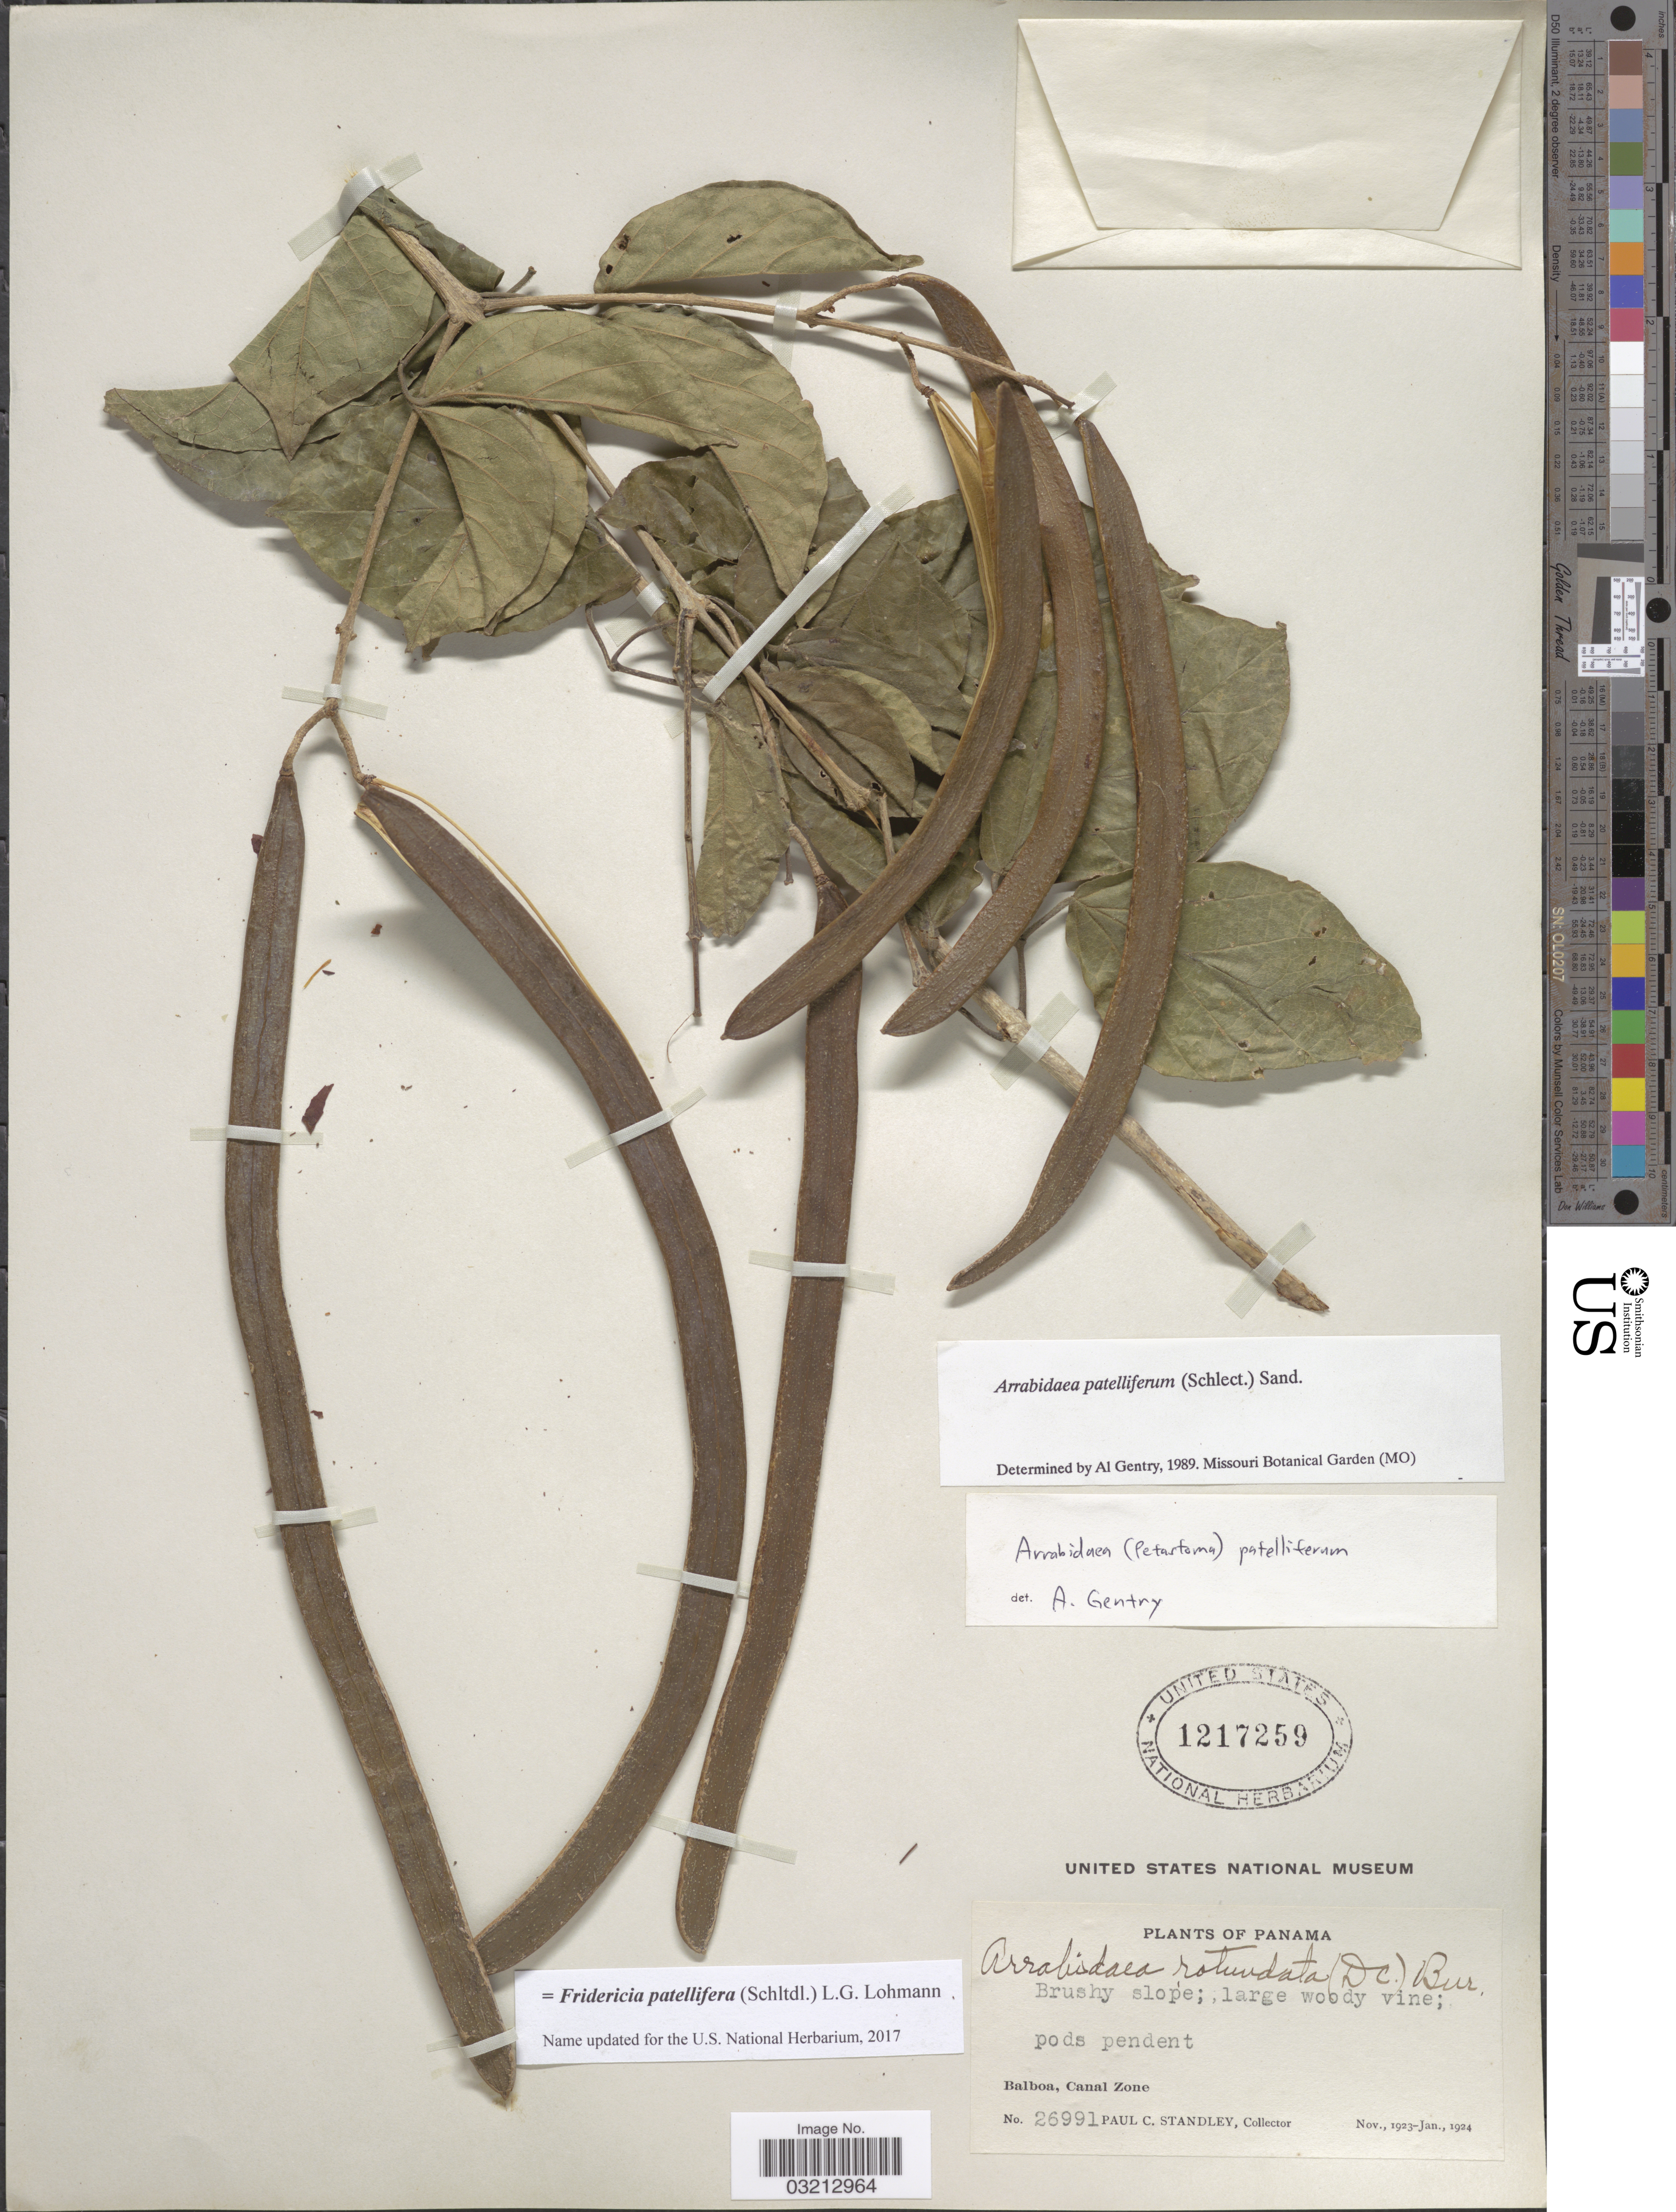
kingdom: Plantae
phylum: Tracheophyta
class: Magnoliopsida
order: Lamiales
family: Bignoniaceae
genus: Fridericia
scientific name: Fridericia patellifera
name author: (Schltdl.) L.G. Lohmann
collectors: P. C. Standley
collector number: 26991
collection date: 1923-11/1924-01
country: Panama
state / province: Colón / Panamá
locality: Balboa, Canal Zone.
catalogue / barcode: US 1217259